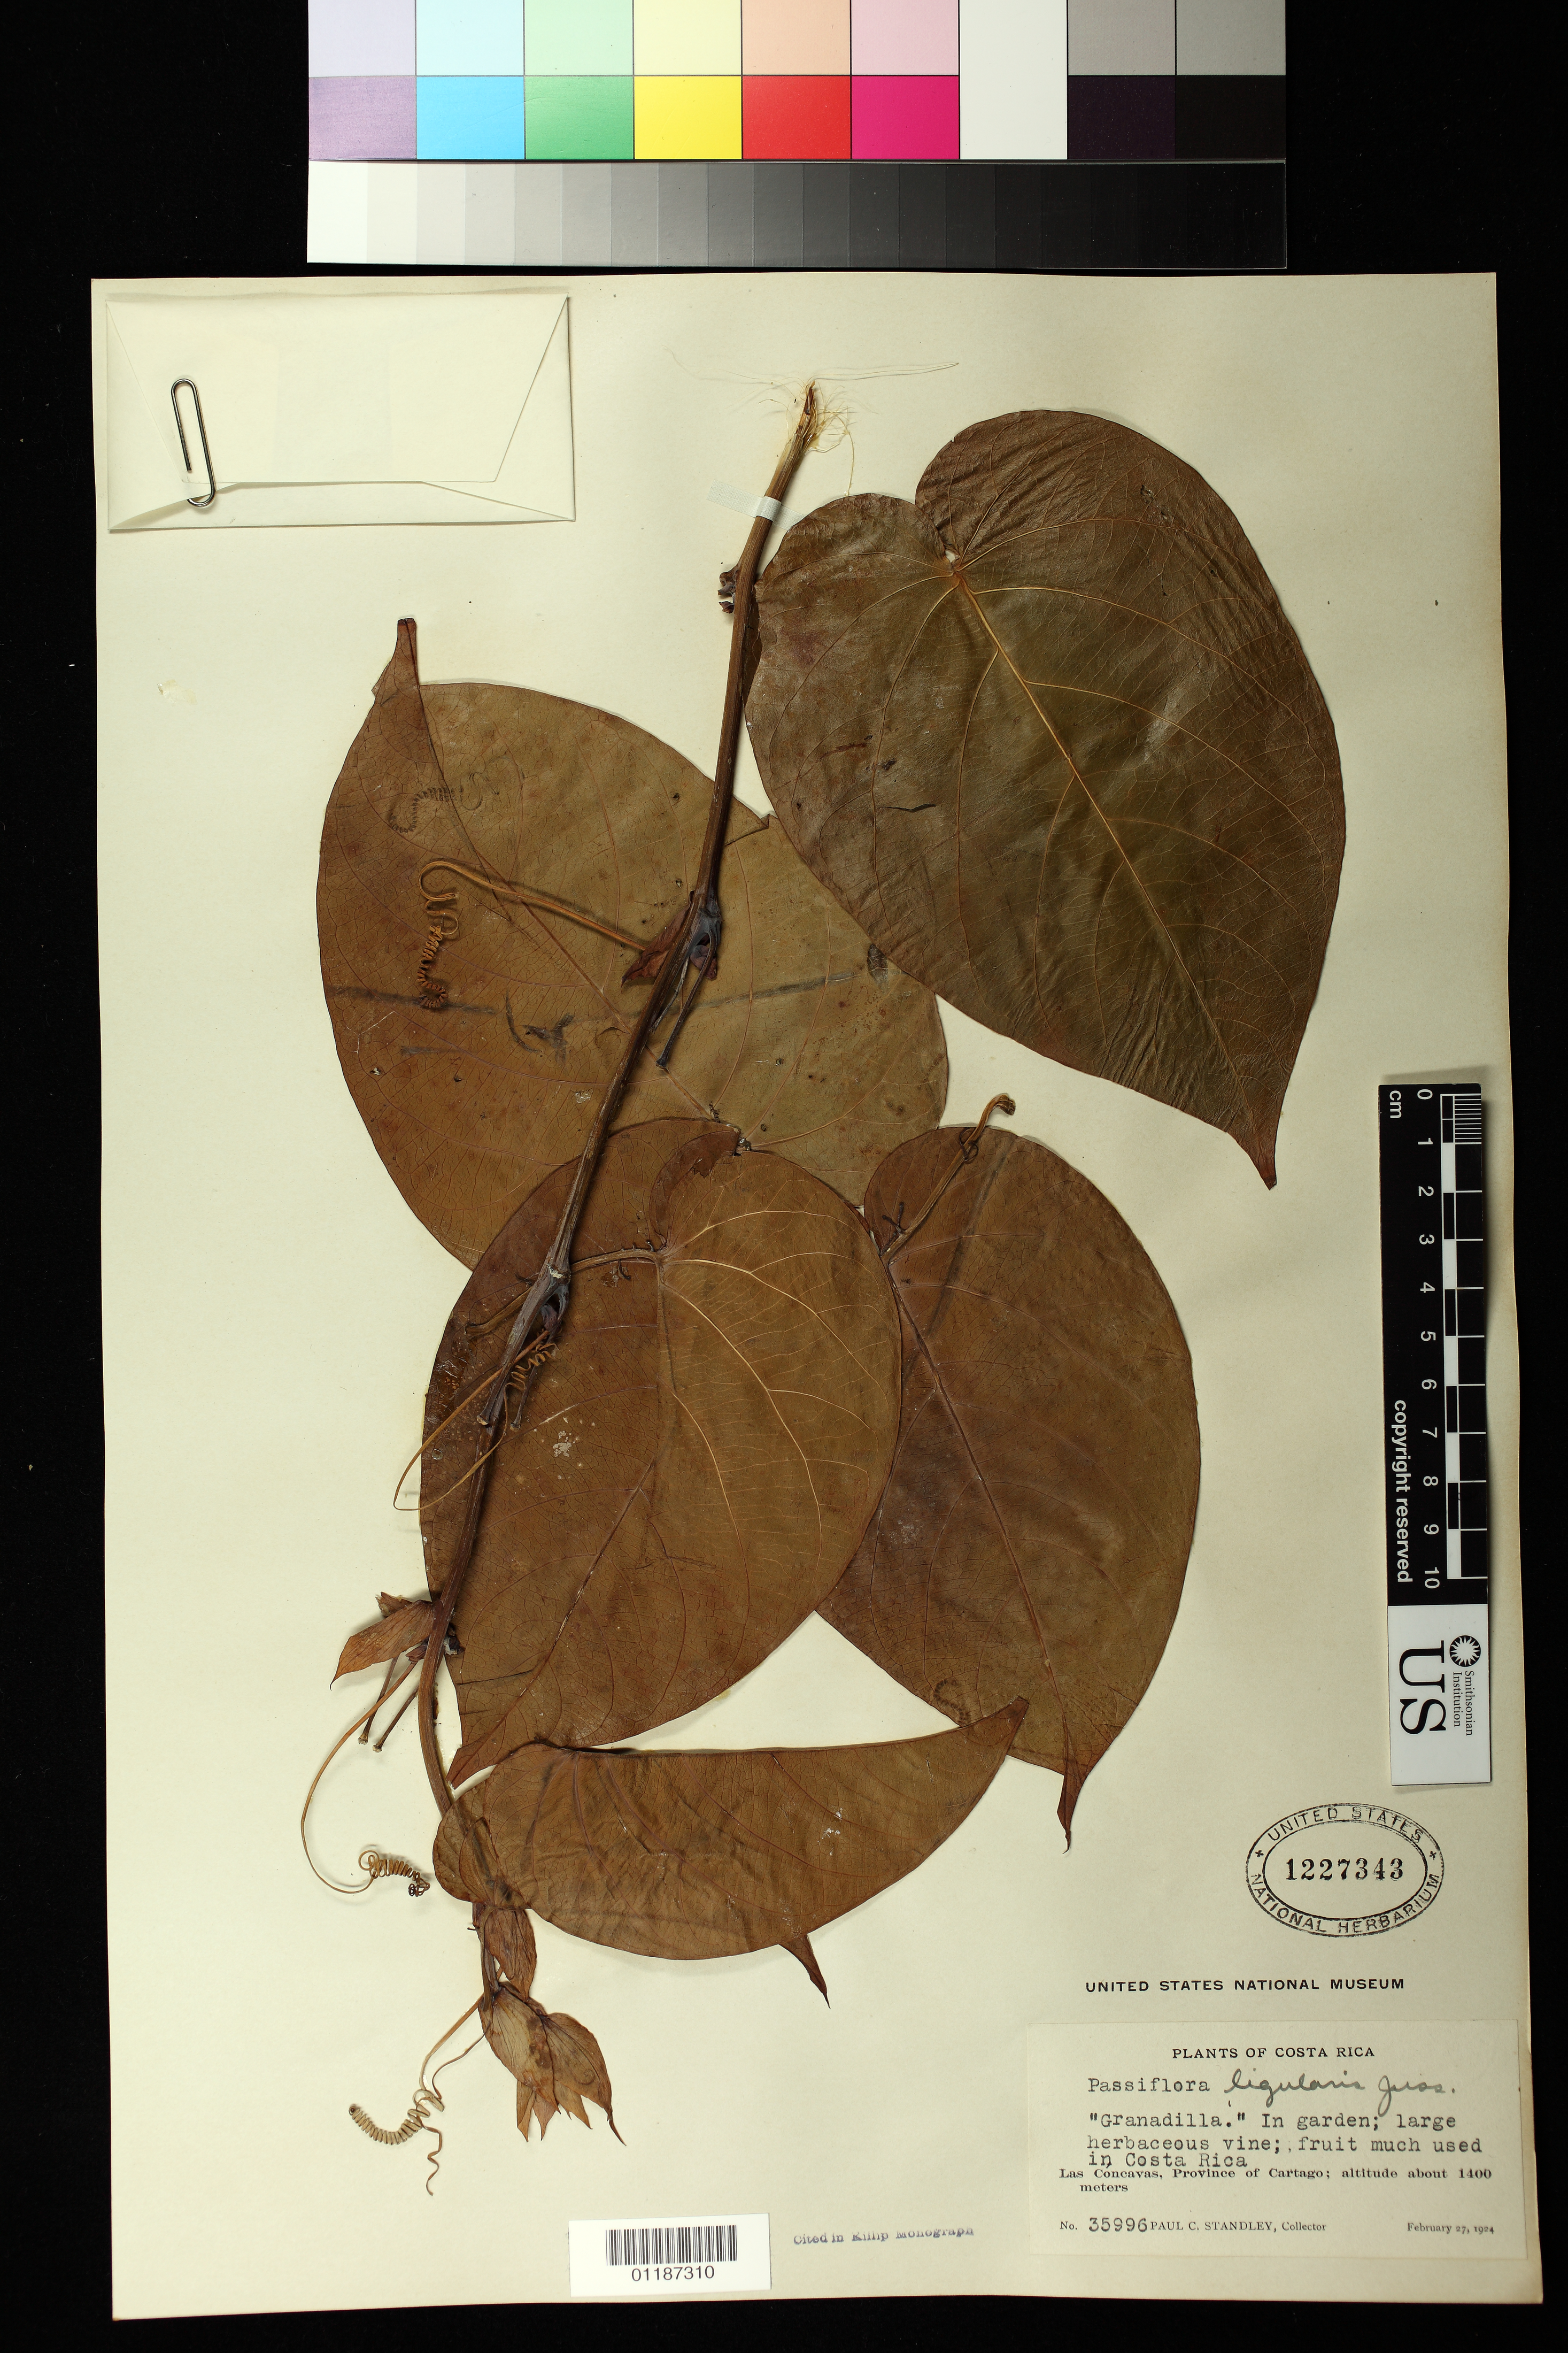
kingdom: Plantae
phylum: Tracheophyta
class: Magnoliopsida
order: Malpighiales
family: Passifloraceae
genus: Passiflora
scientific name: Passiflora ligularis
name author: Juss.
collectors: P. C. Standley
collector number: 35996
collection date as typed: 27 Feb 1924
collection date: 1924-02-27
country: Costa Rica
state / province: Cartago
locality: Las Concavas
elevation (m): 1400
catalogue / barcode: US 1227343